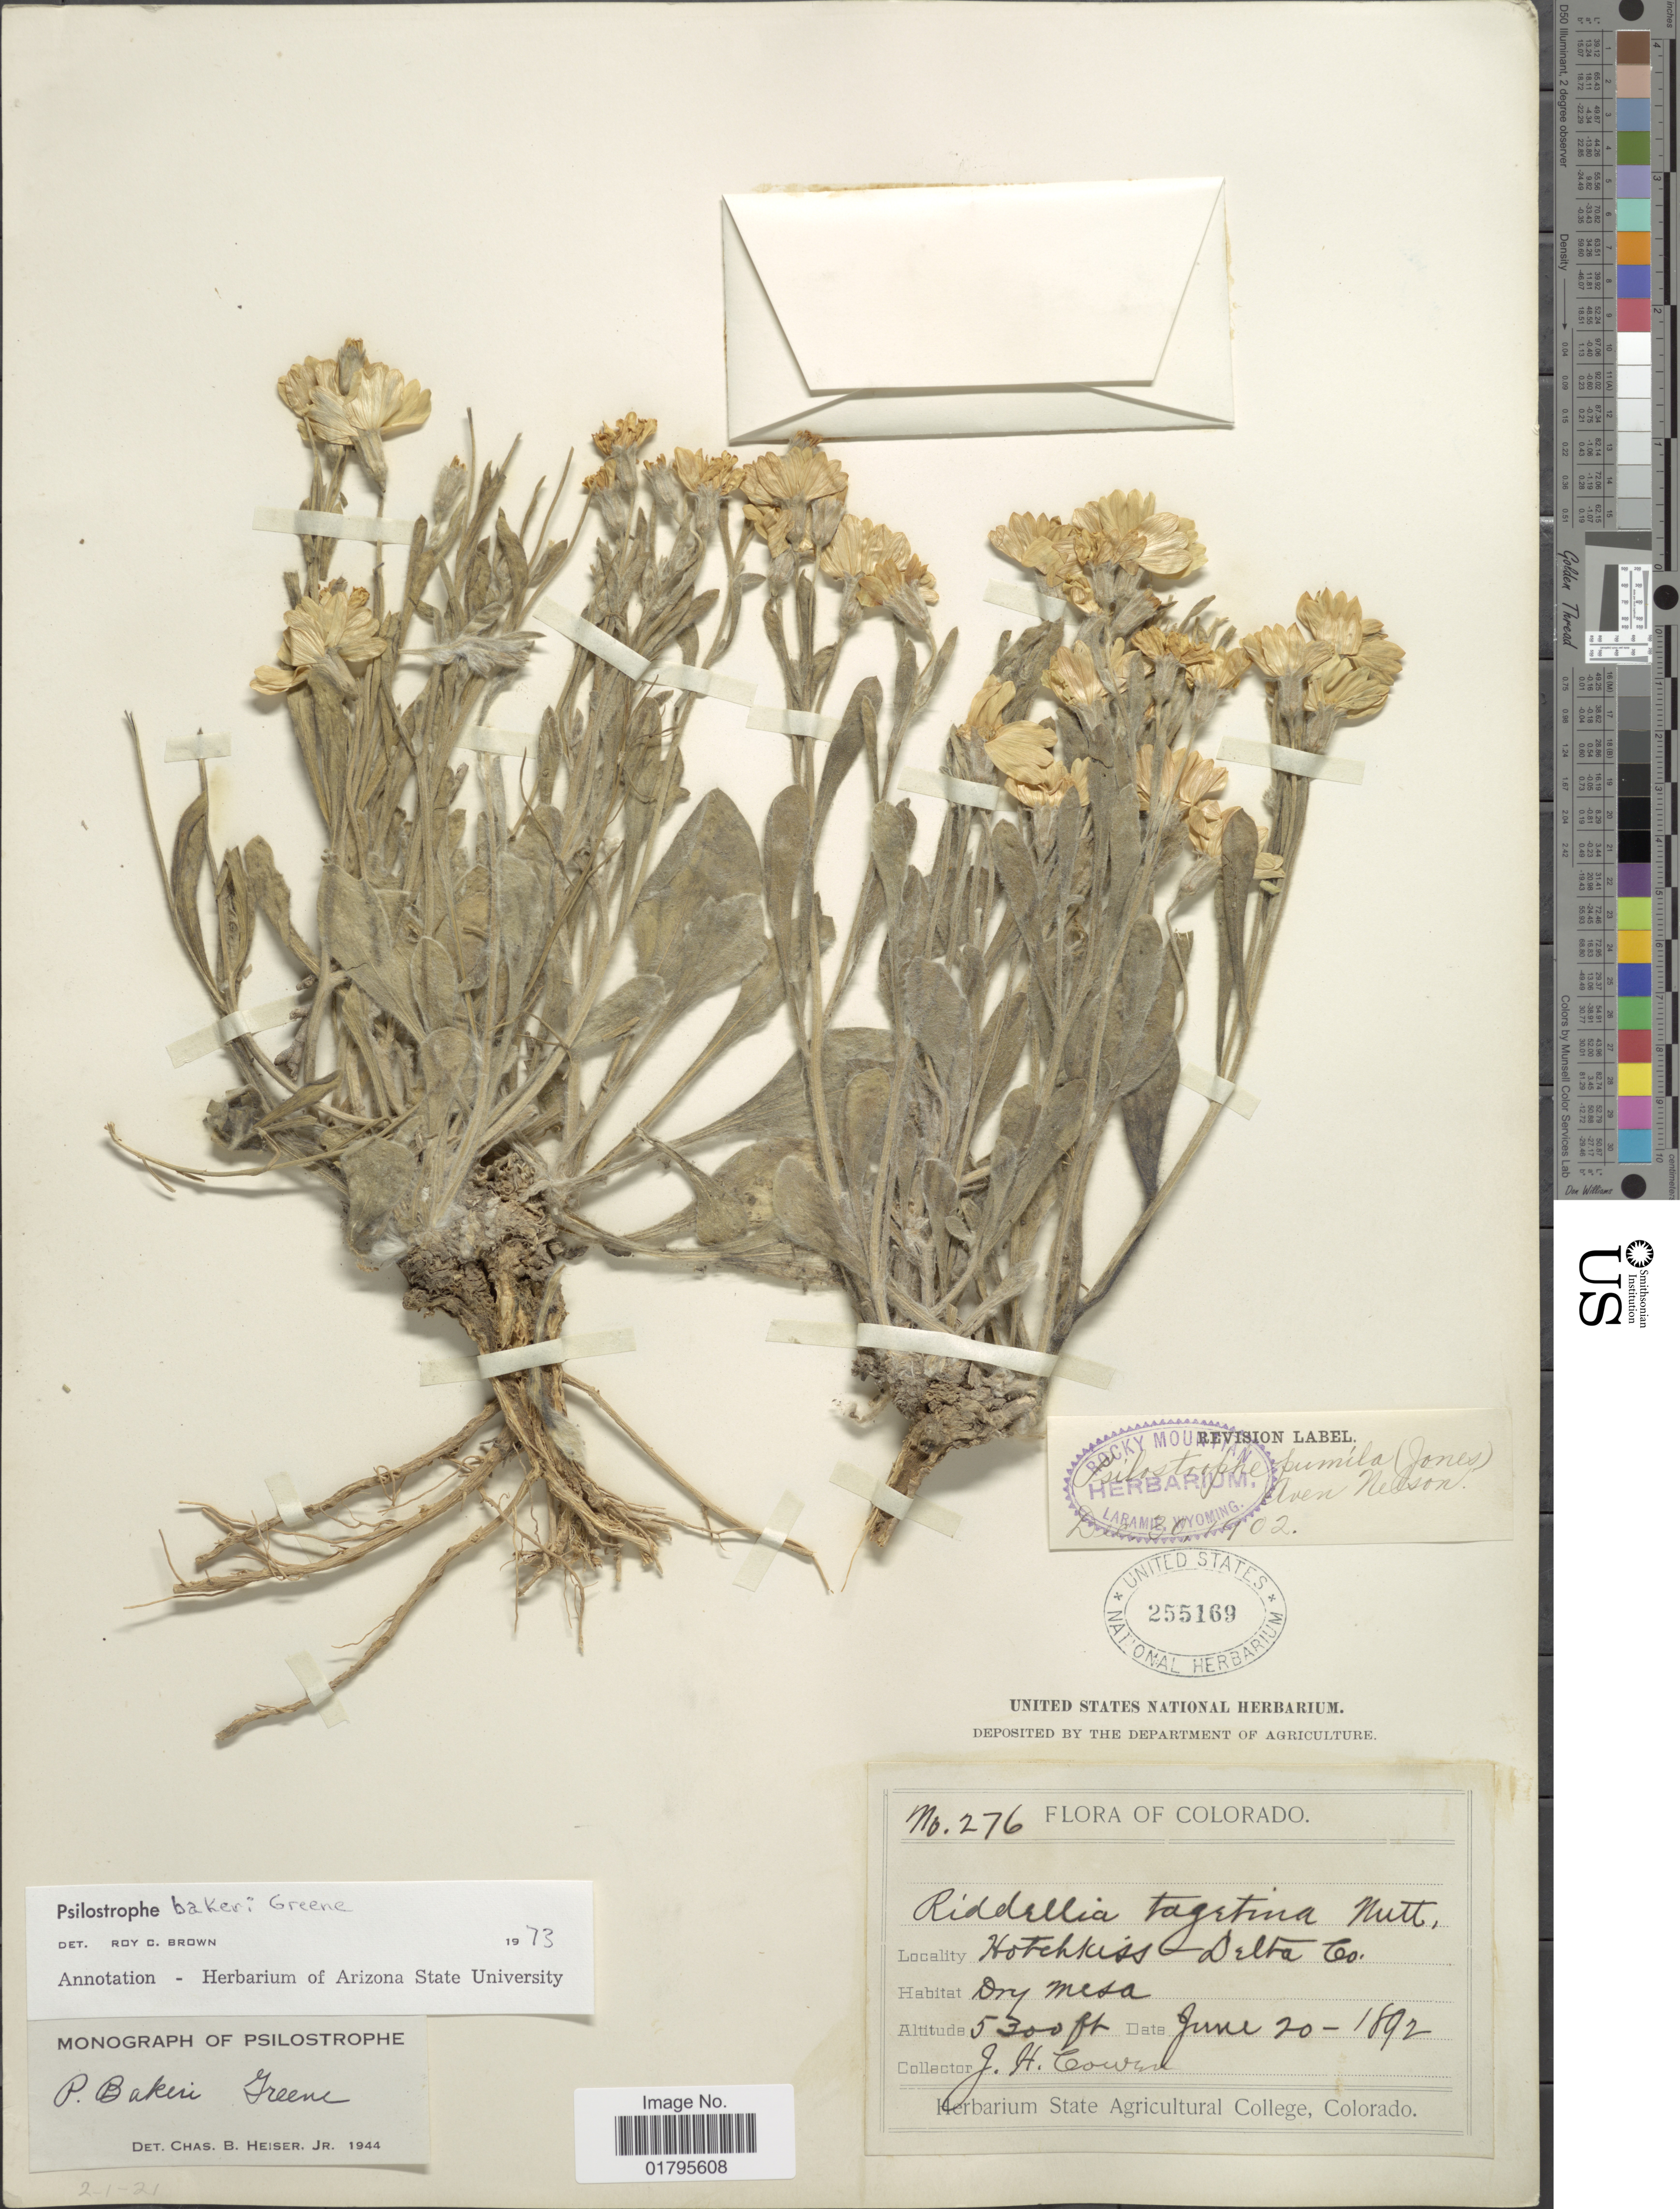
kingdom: Plantae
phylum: Tracheophyta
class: Magnoliopsida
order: Asterales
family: Asteraceae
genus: Psilostrophe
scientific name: Psilostrophe bakeri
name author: Greene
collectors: J. H. Cowan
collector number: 276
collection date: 1892-06-20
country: United States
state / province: Colorado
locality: Hotchkiss Delta Co.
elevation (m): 1615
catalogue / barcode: US 255169